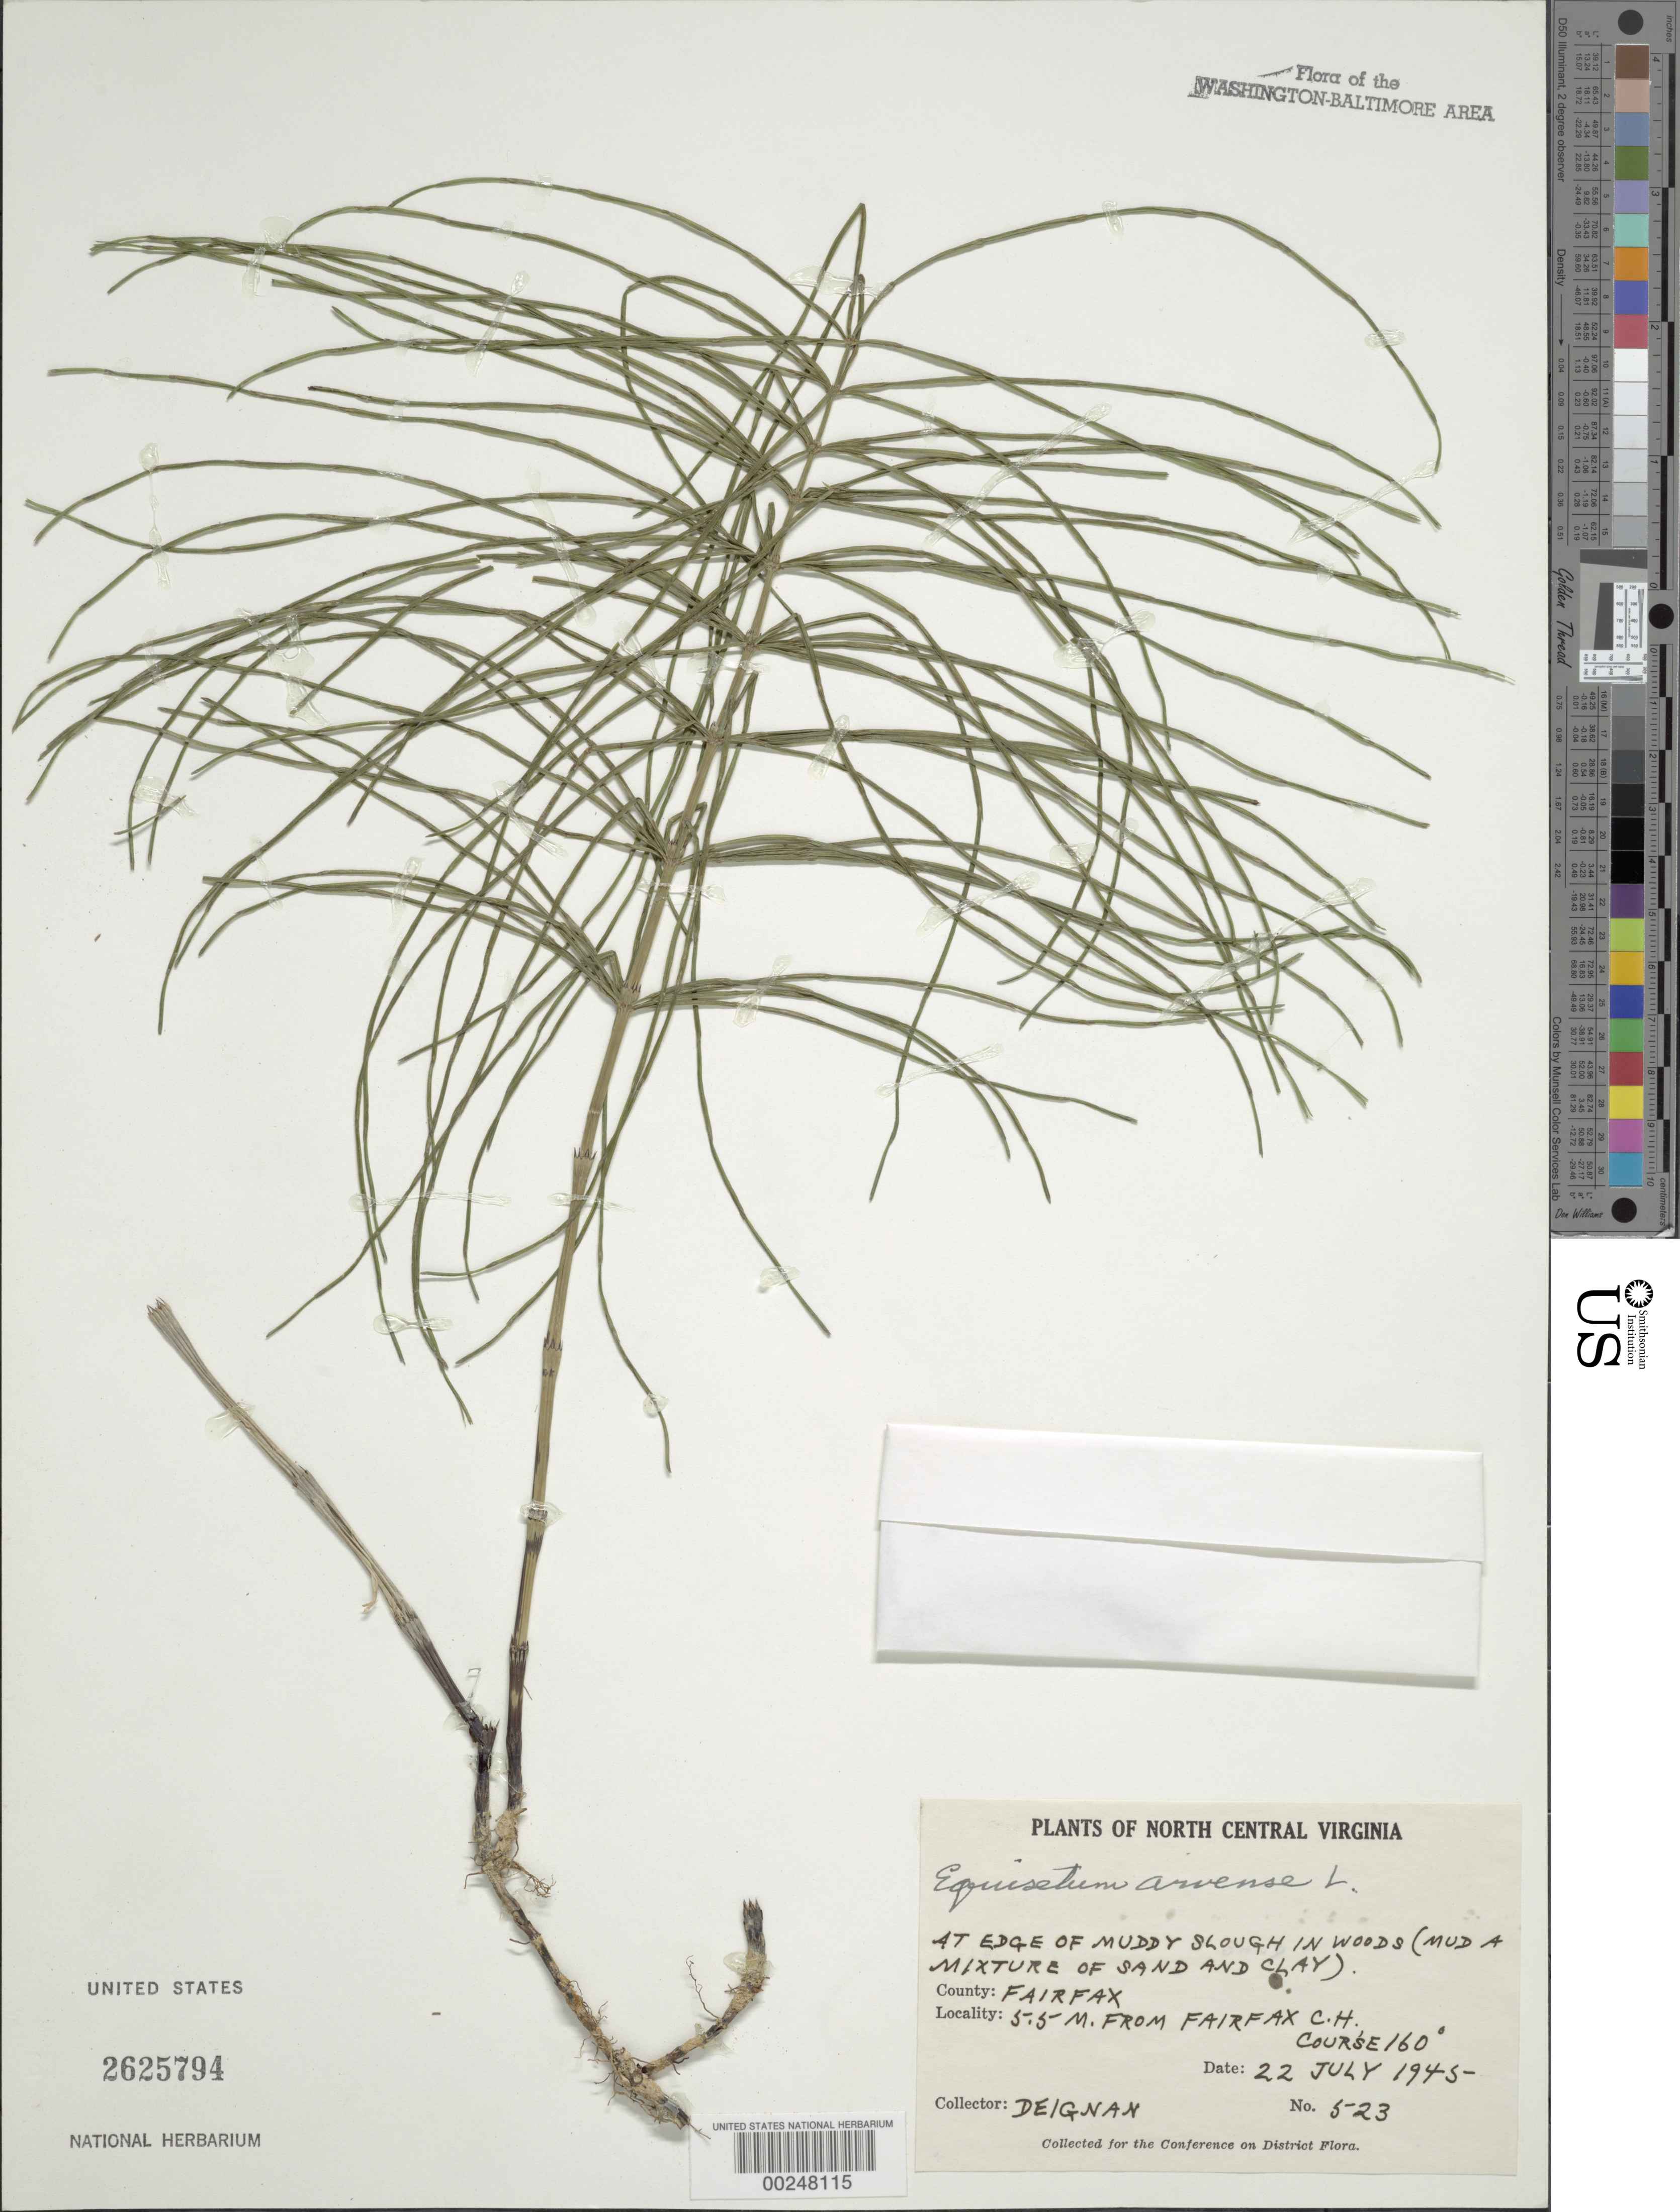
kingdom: Plantae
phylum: Tracheophyta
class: Polypodiopsida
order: Equisetales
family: Equisetaceae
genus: Equisetum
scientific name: Equisetum arvense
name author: L.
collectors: H. Deignan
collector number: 523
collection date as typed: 22 Jul 1945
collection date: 1945-07-22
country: United States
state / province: Virginia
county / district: Fairfax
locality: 5.5 Mi from Fairfax Court House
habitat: At edge of muddy slough in woods, mixture of sand and clay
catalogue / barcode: US 2625794